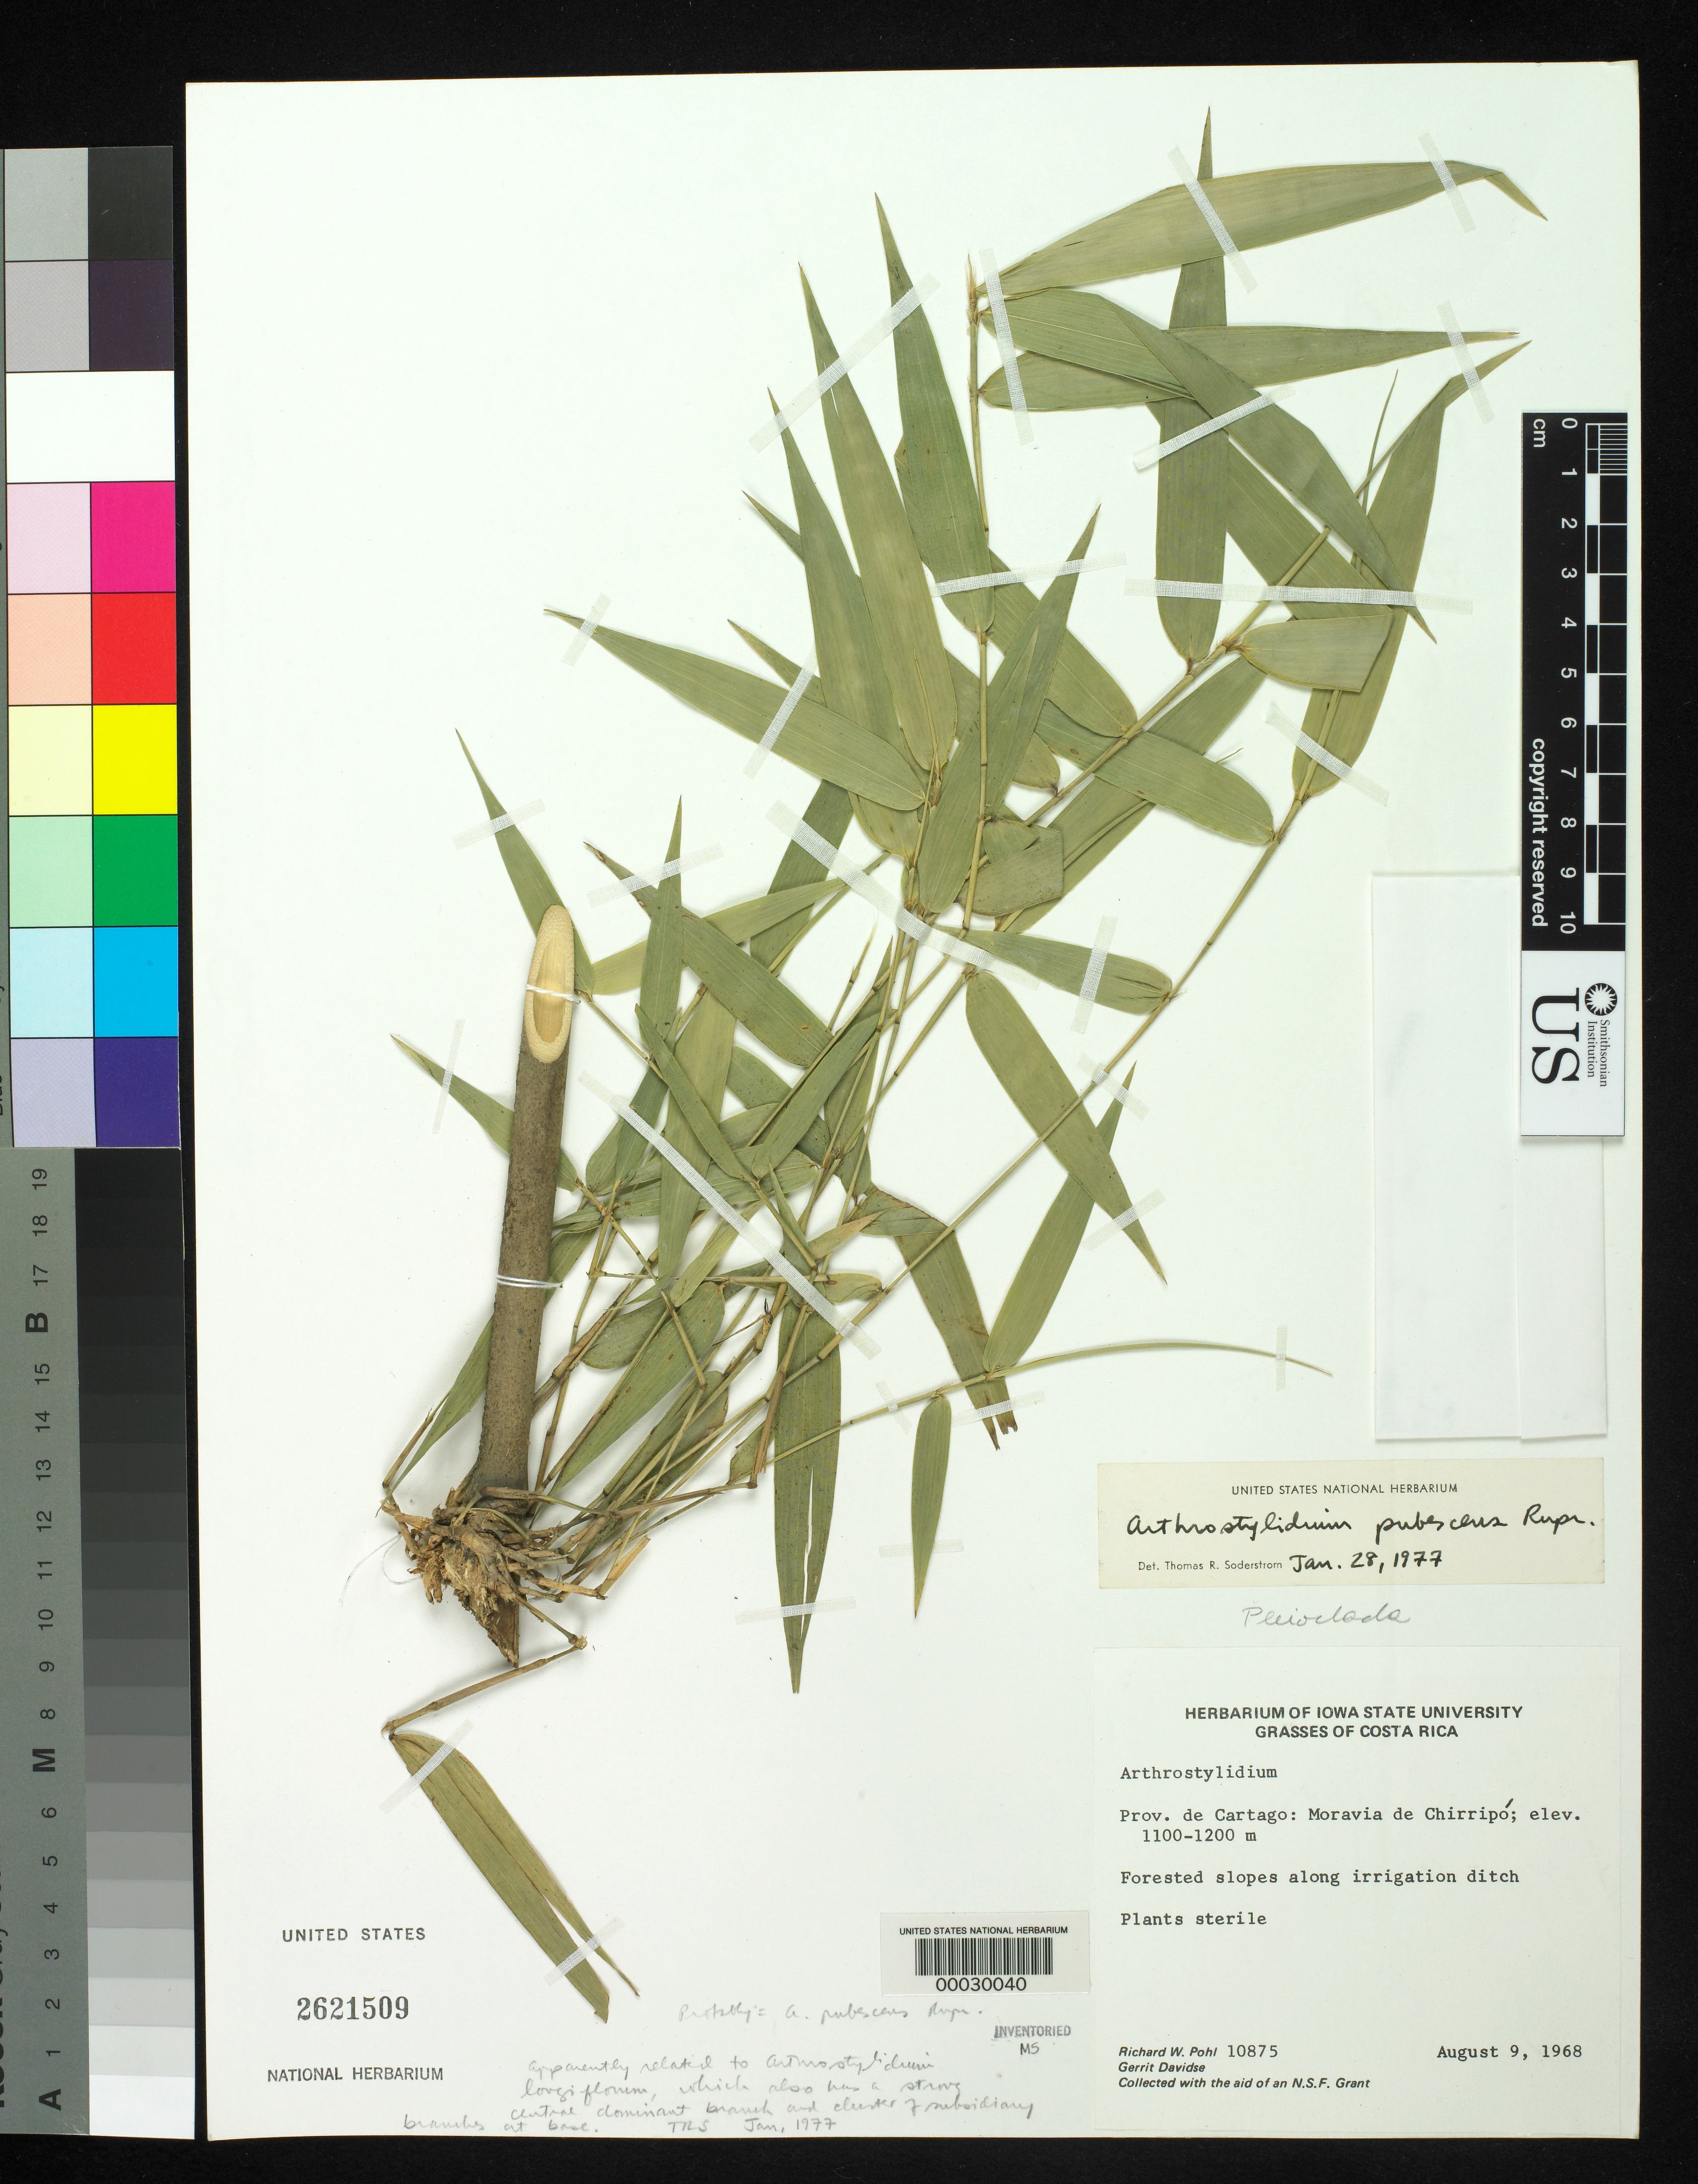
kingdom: Plantae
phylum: Tracheophyta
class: Liliopsida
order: Poales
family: Poaceae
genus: Arthrostylidium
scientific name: Arthrostylidium pubescens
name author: Rupr.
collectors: R. W. Pohl & G. Davidse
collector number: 10875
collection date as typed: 09 Aug 1968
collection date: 1968-08-09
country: Costa Rica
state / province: Cartago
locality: Moravia de Chirripo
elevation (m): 1100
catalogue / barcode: US 2621509